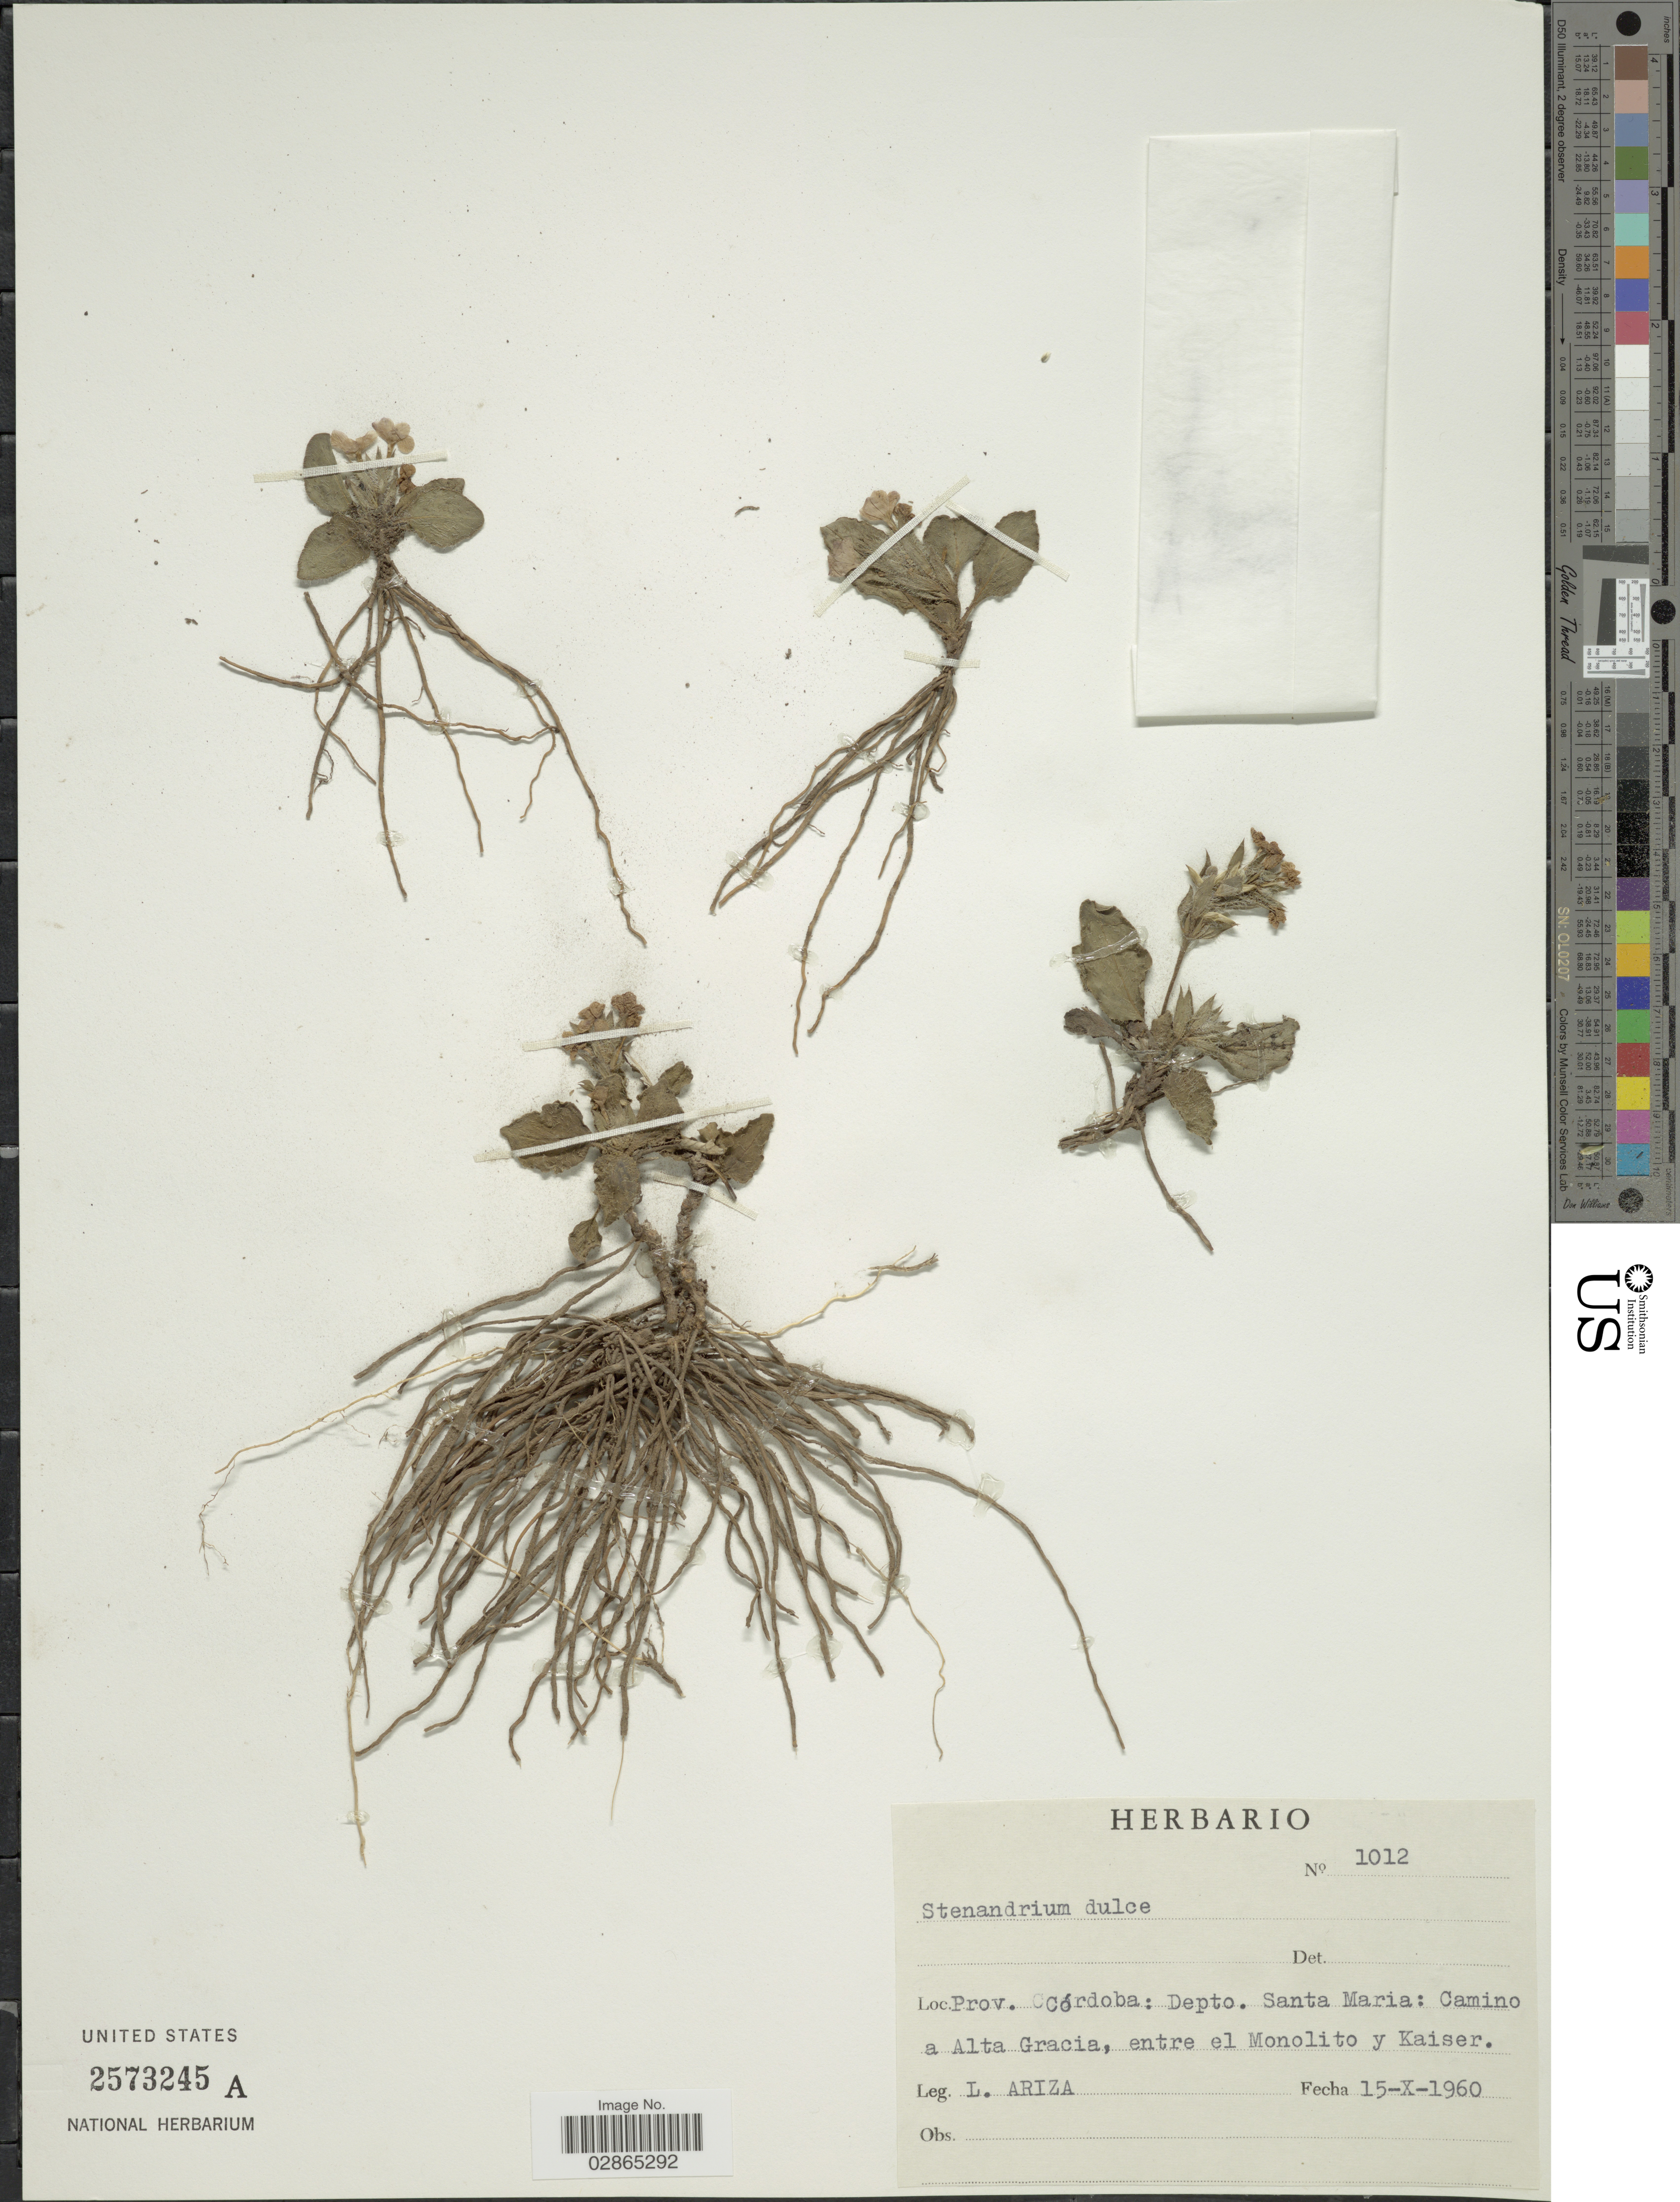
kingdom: Plantae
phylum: Tracheophyta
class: Magnoliopsida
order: Lamiales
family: Acanthaceae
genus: Stenandrium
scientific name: Stenandrium dulce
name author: (Cav.) Nees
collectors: L. Ariza-Espinar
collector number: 1012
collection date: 1960-10-15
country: Argentina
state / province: Cordoba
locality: Prov. Córdoba: Depto. Santa Maria: Camino a Alta Gracia, entre el Monolito y Kaiser.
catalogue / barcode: US 2573245A